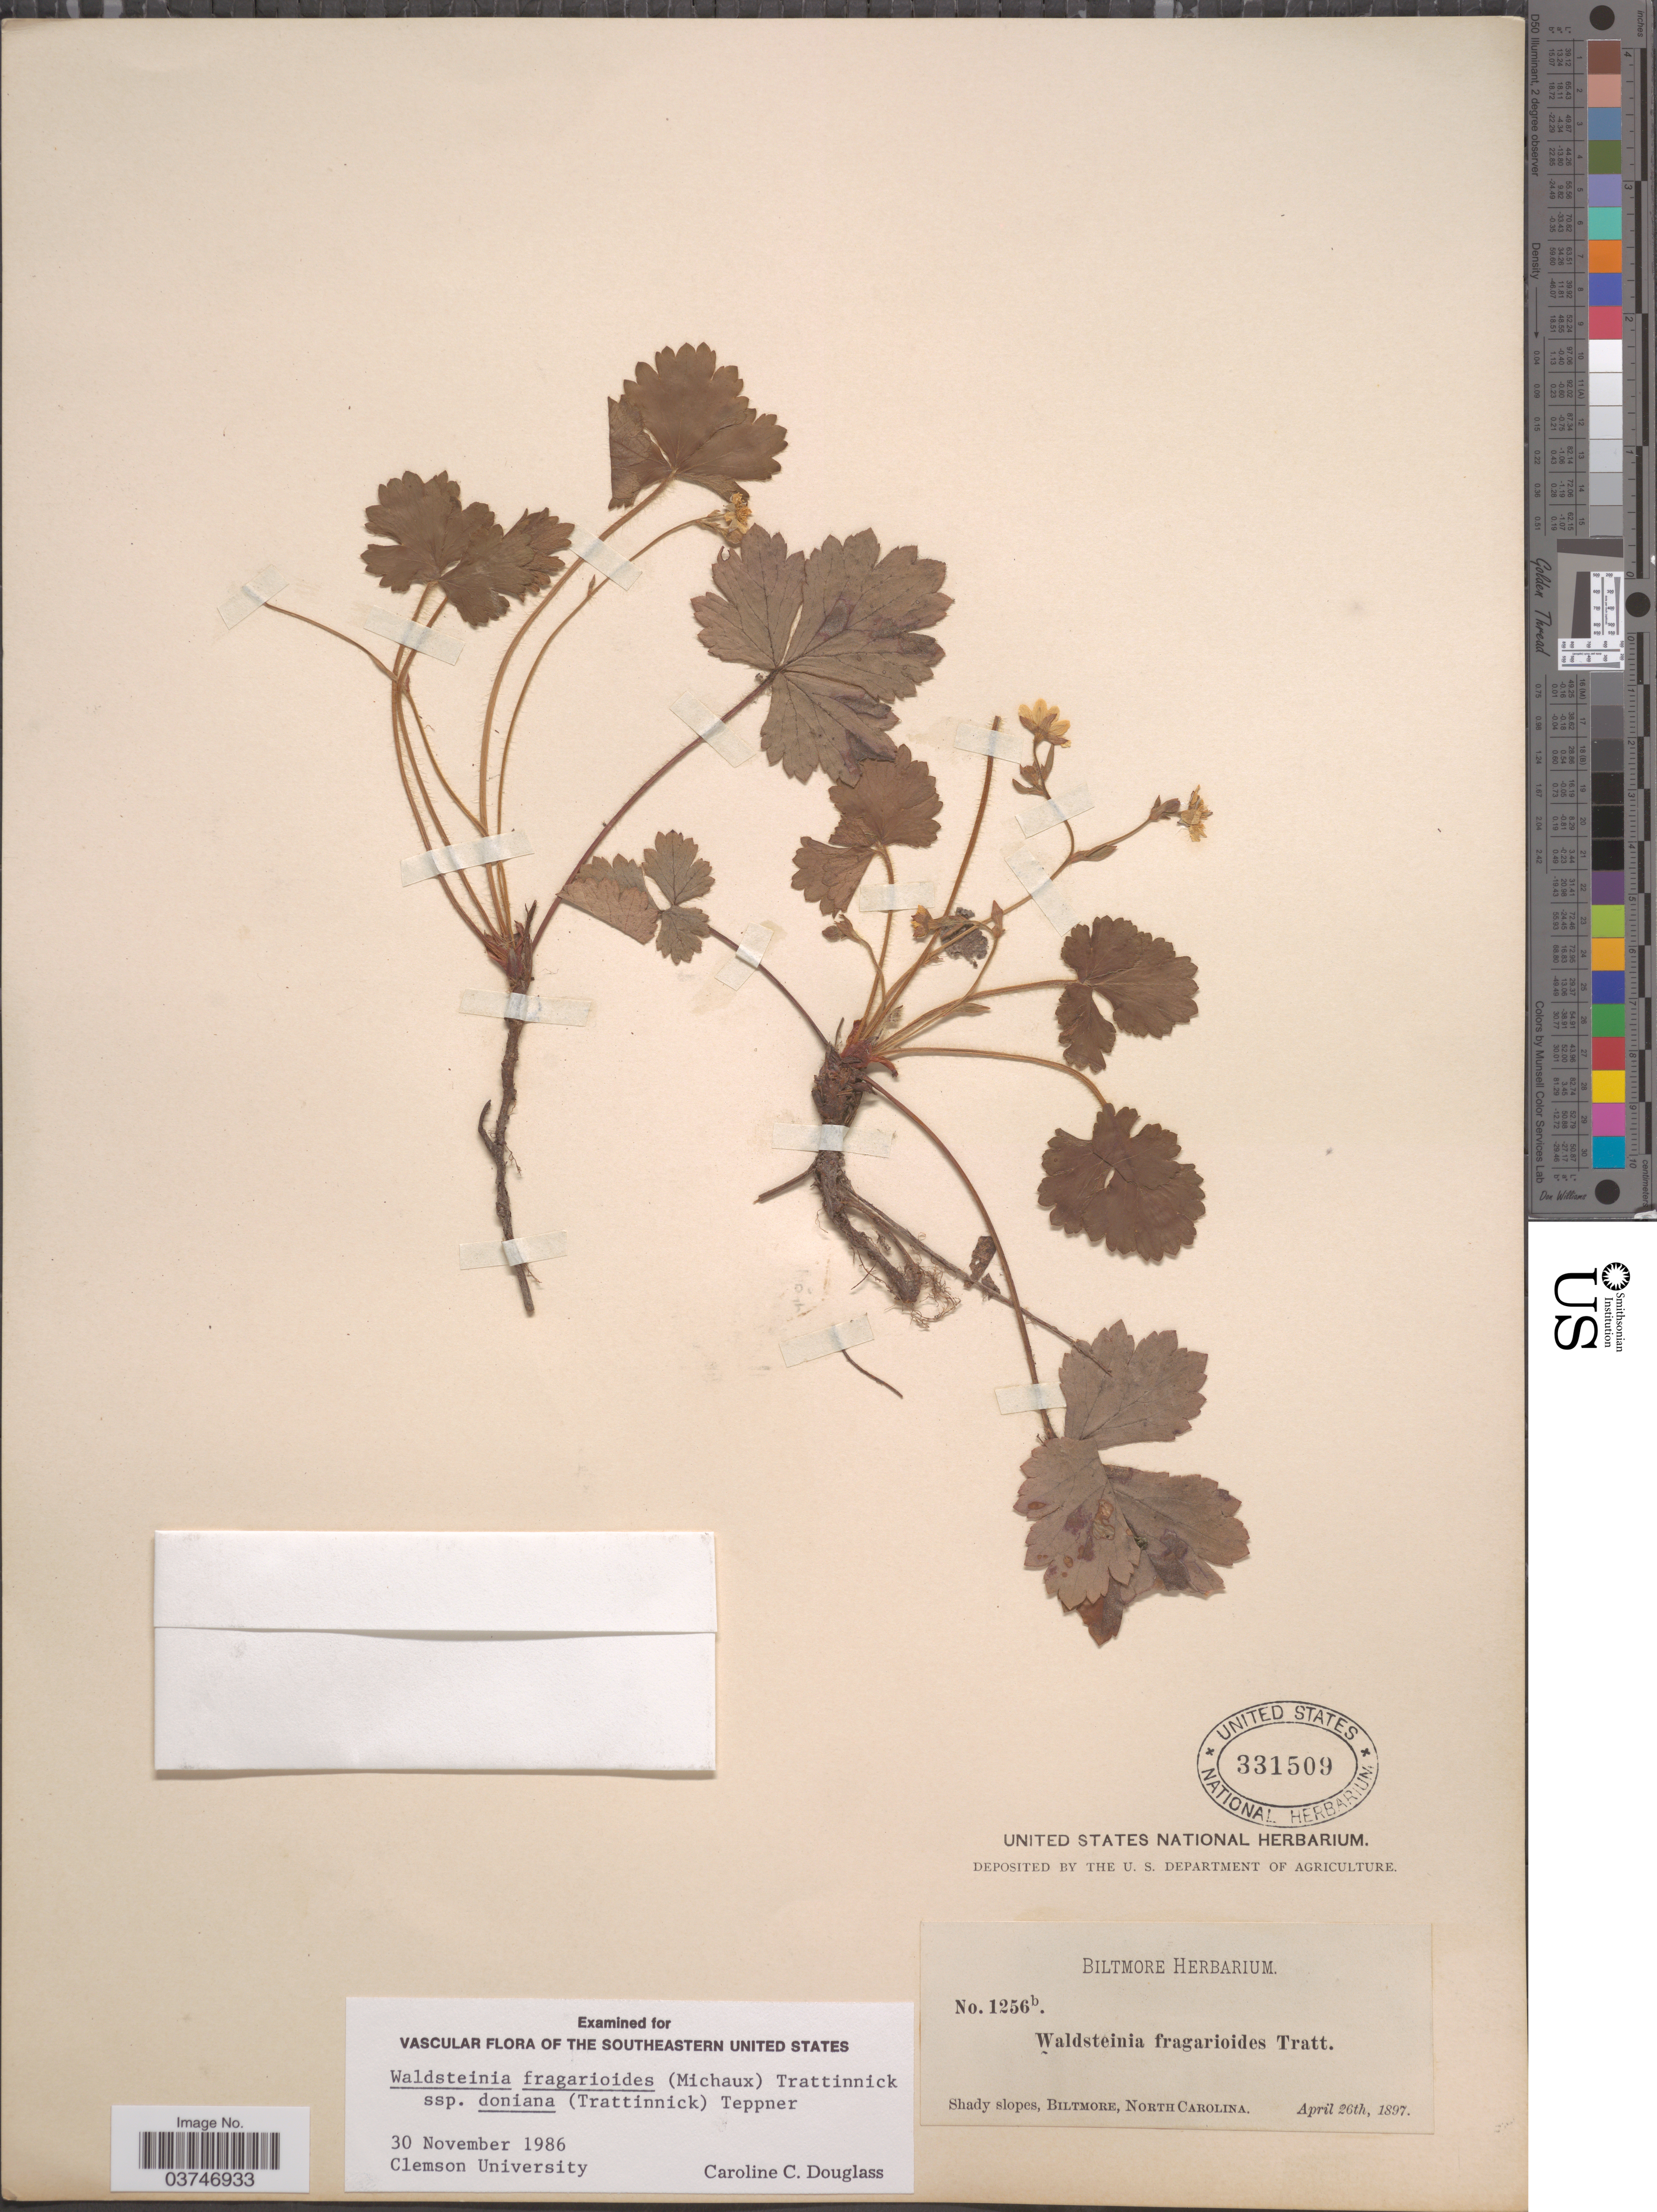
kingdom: Plantae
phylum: Tracheophyta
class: Magnoliopsida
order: Rosales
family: Rosaceae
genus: Waldsteinia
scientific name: Waldsteinia fragarioides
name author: (Michx.) Tratt.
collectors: ex herb. Biltmore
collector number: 1256b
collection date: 1897-04-26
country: United States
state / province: North Carolina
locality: Biltmore.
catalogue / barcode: US 331509